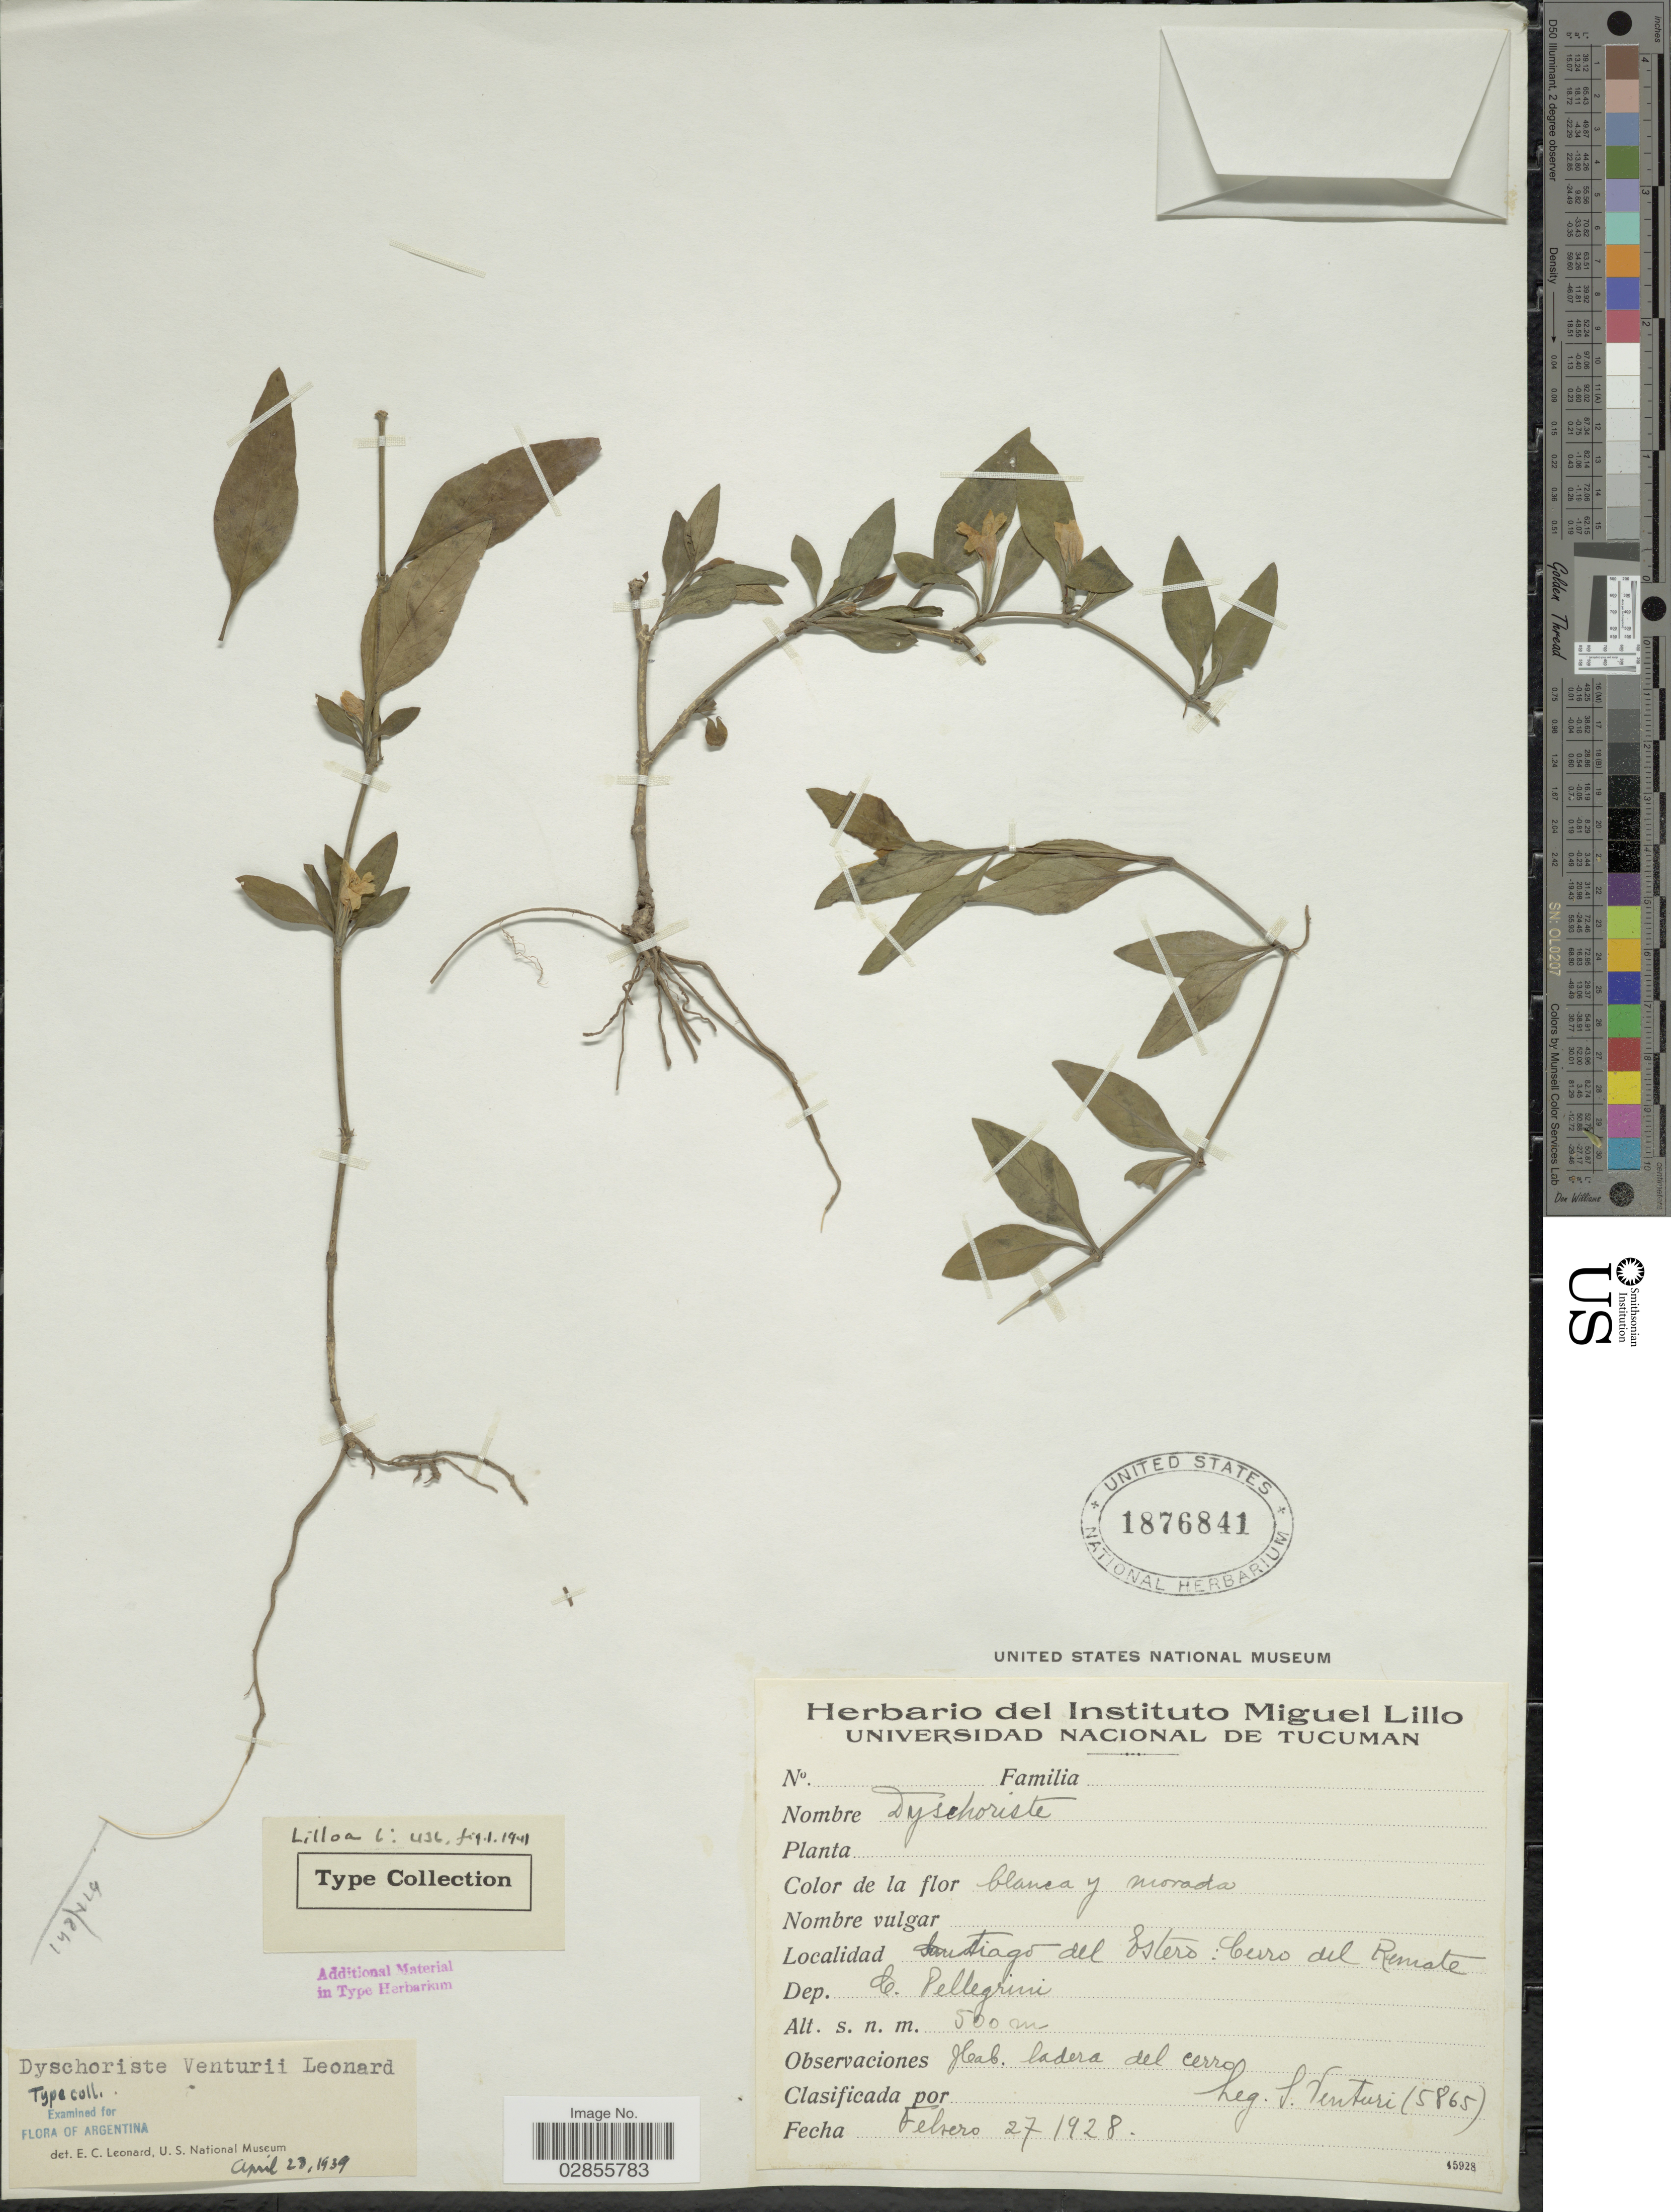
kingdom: Plantae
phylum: Tracheophyta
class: Magnoliopsida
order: Lamiales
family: Acanthaceae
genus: Dyschoriste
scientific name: Dyschoriste venturii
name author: Leonard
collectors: S. Venturi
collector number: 5865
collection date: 1928-02-27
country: Argentina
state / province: Santiago del Estero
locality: Cerro del Remate. Dep. de Pellegrini.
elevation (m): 500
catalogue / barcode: US 1876841